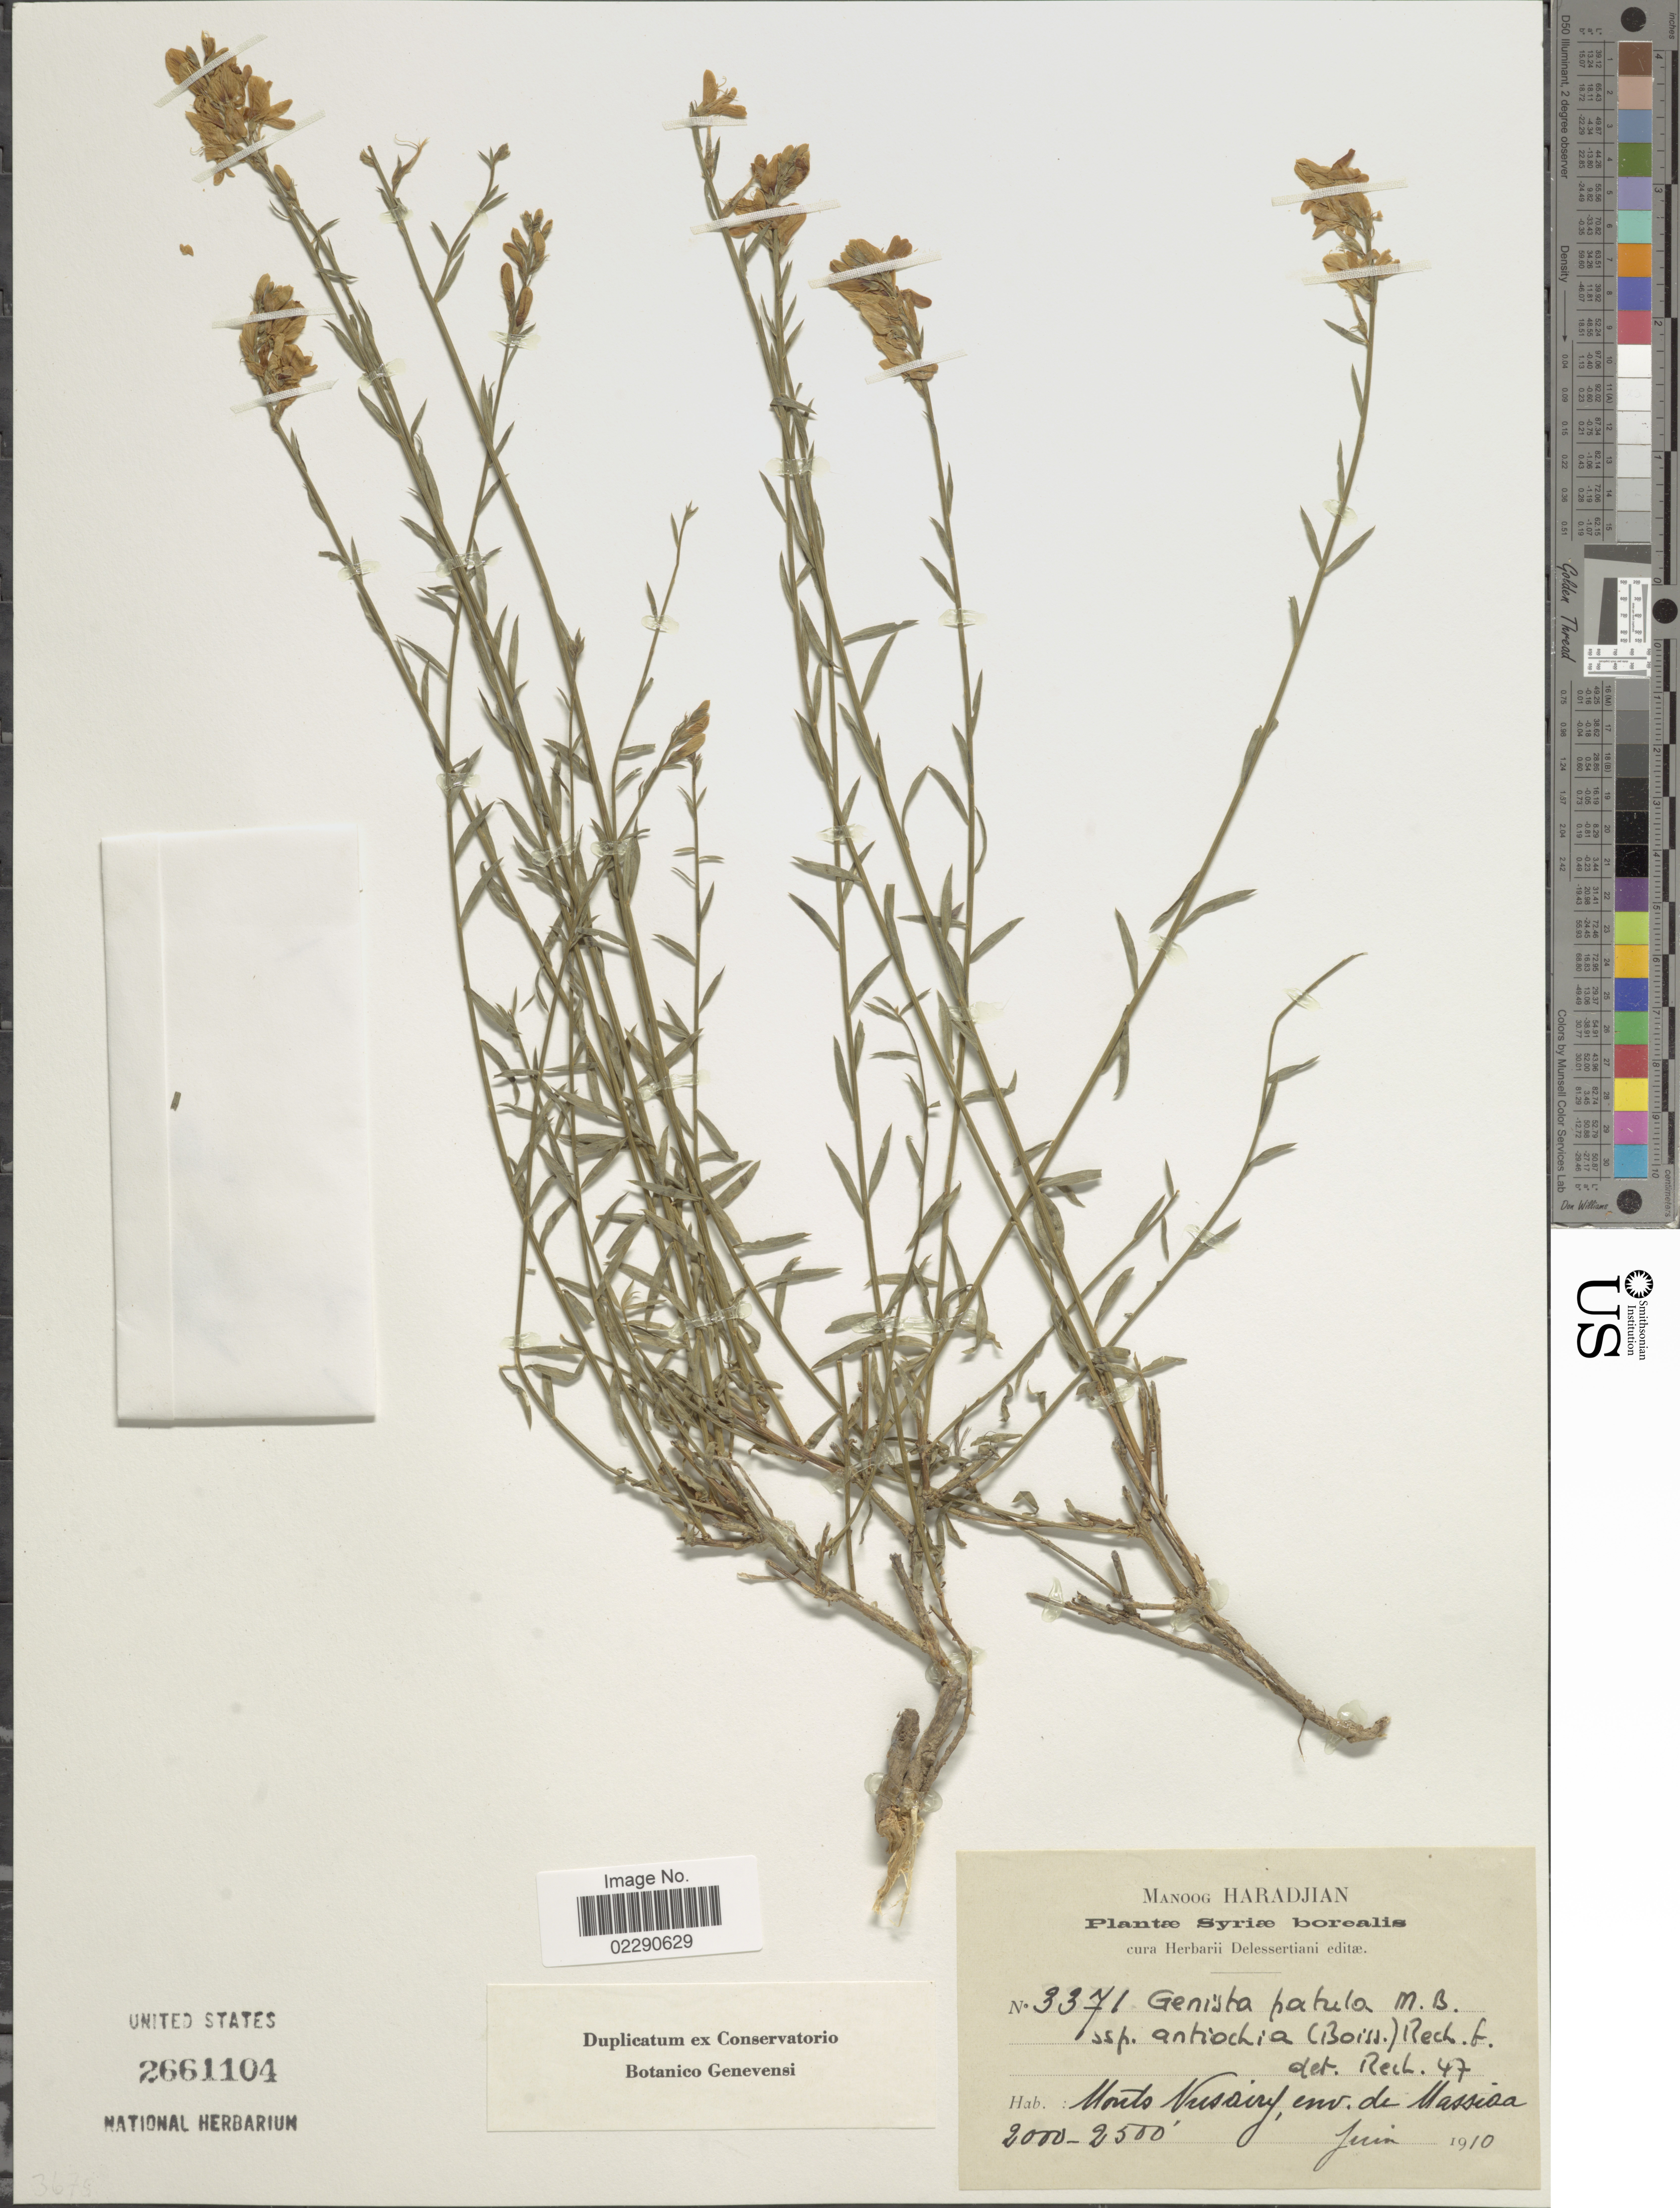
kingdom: Plantae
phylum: Tracheophyta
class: Magnoliopsida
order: Fabales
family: Fabaceae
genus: Genista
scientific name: Genista patula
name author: M. Bieb.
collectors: M. Haradjian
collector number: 3371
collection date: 1910-06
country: Syria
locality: Syriae borealis, Monts Vresairy, env. de Massioa [interpreted]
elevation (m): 610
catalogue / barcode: US 2661104